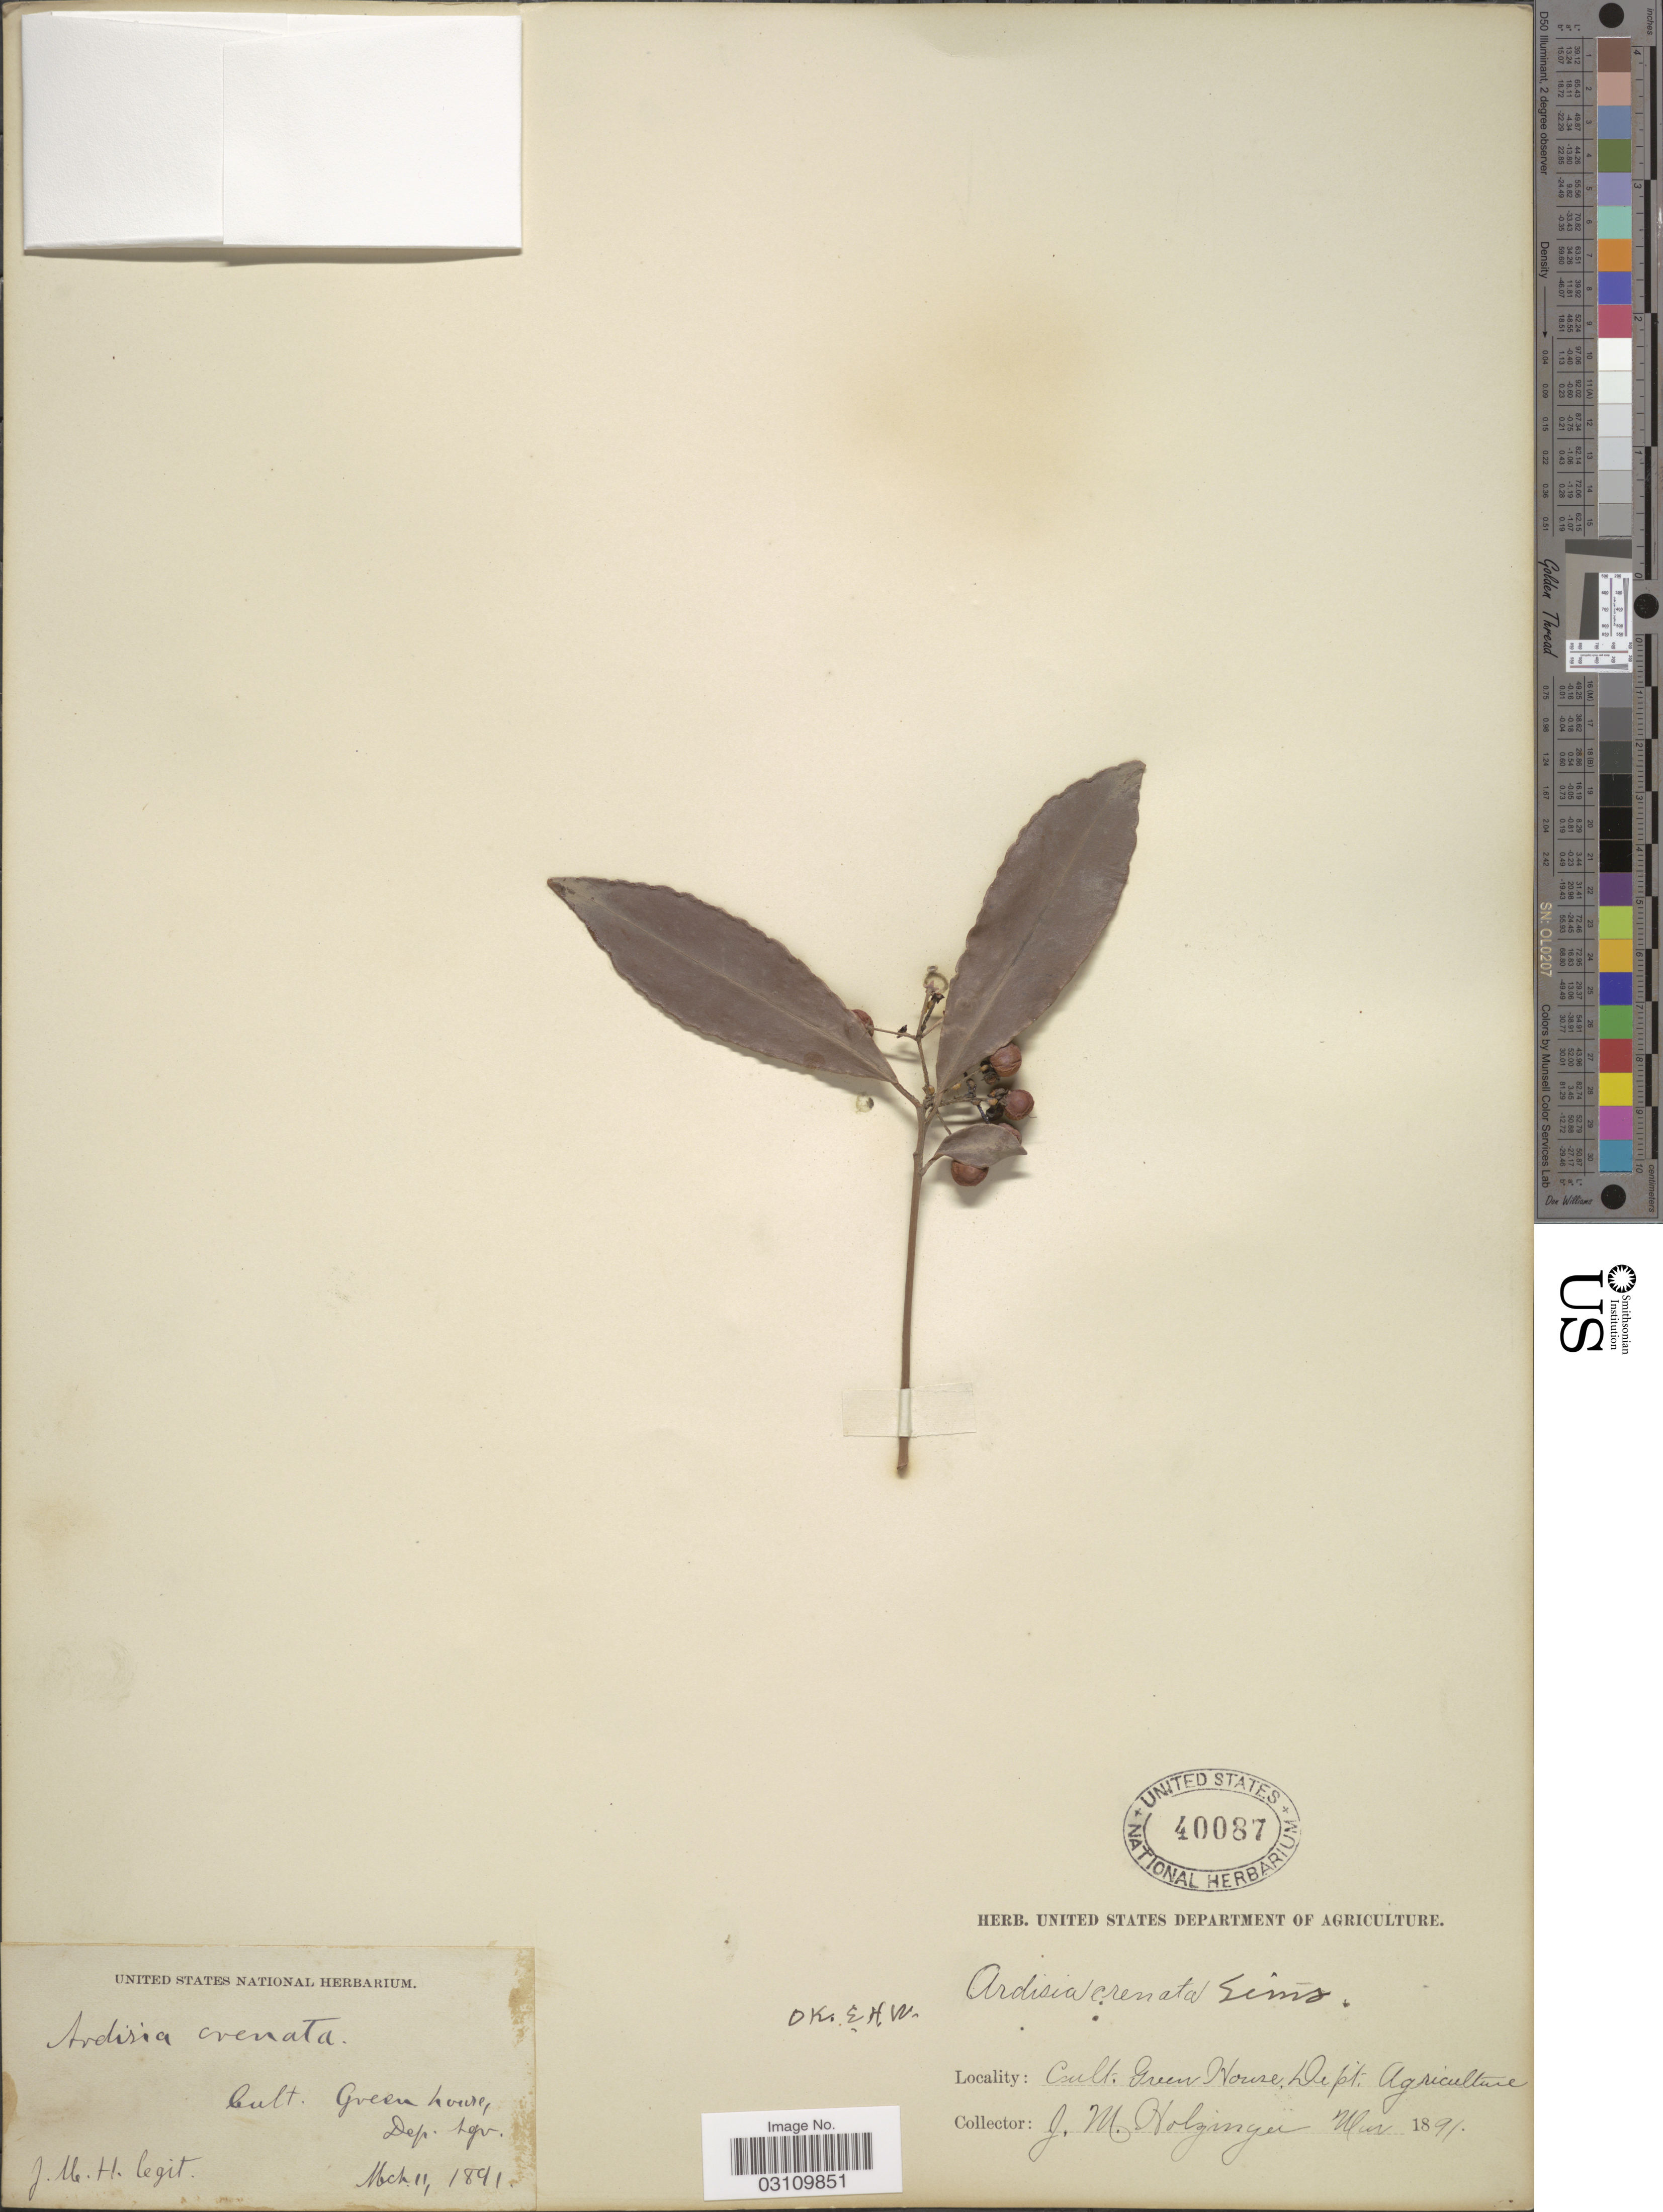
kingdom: Plantae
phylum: Tracheophyta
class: Magnoliopsida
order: Ericales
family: Primulaceae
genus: Ardisia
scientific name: Ardisia crenata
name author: Sims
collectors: J. M. Holzinger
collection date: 1891-03-11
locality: Cult. Green house, Dept. Agriculture.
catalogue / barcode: US 40087